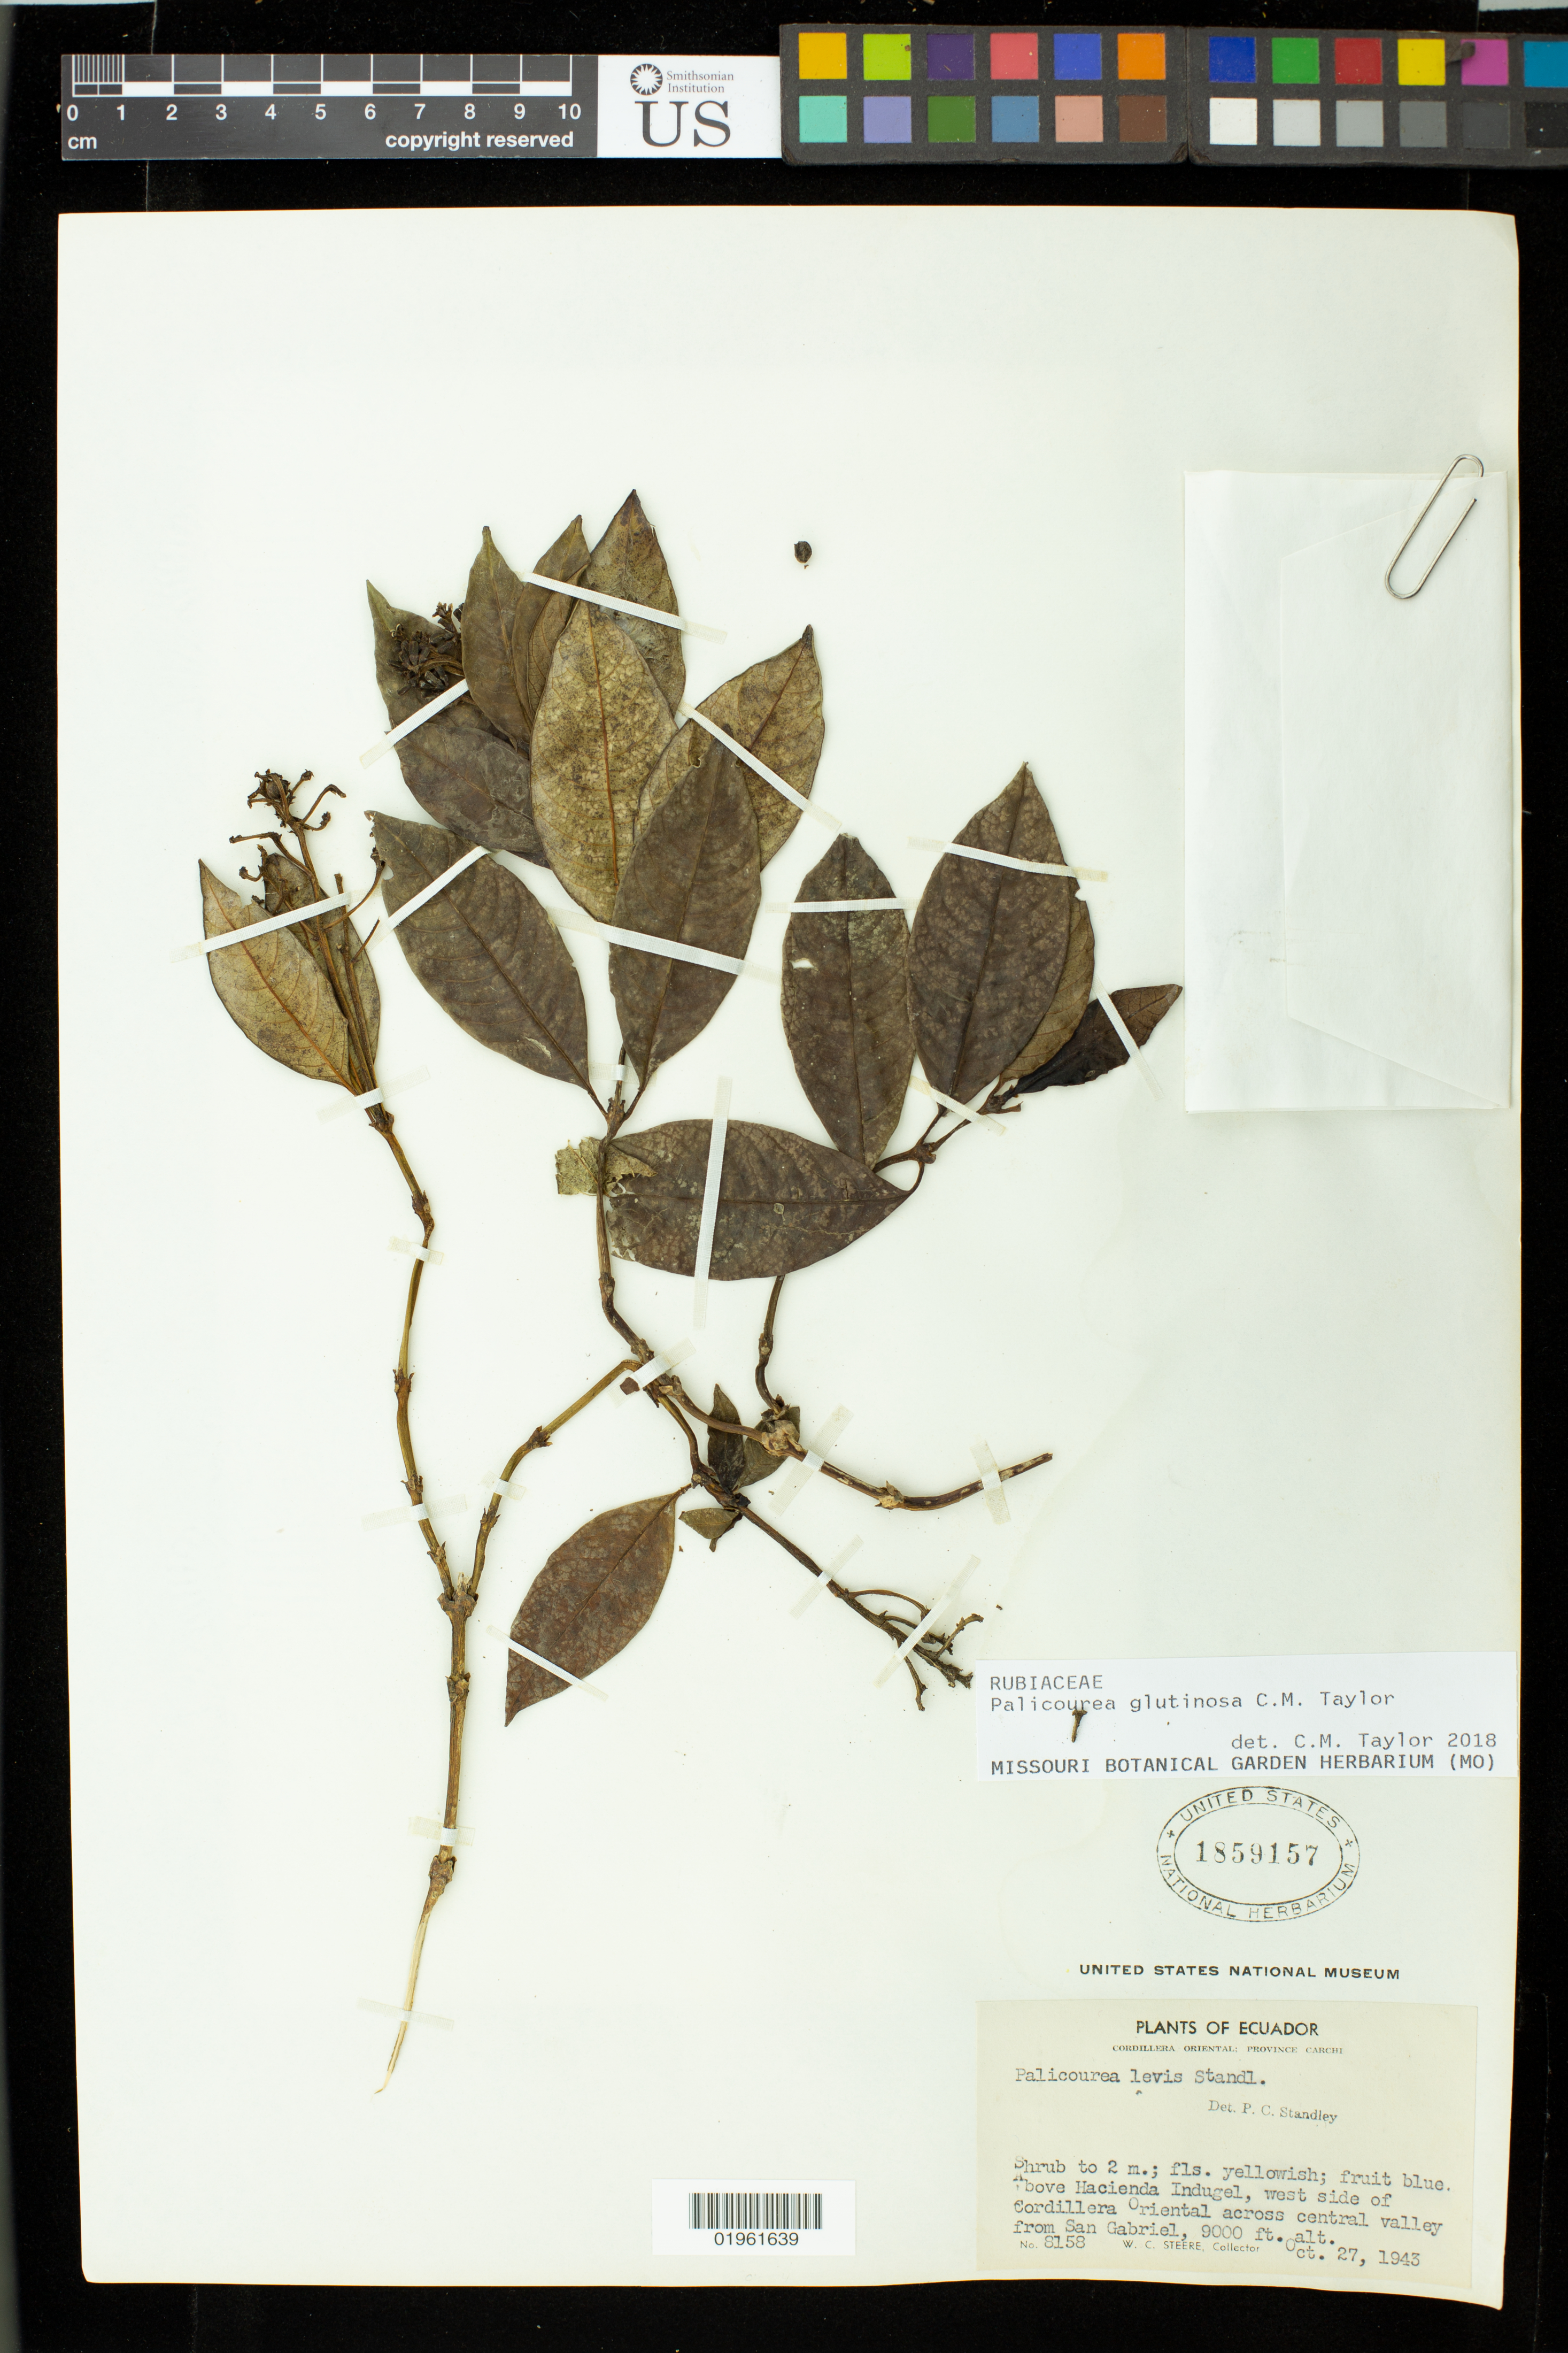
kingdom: Plantae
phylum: Tracheophyta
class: Magnoliopsida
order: Gentianales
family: Rubiaceae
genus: Palicourea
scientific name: Palicourea glutinosa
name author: C.M. Taylor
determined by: Taylor, Charlotte M.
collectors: W. C. Steere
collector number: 8158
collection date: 1943-10-27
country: Ecuador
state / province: Carchi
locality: Cordillera Oriental: Province Carchi, Roadside above Hacienda Indugel, west side of Cordillera Oriental across central valley from San Gabriel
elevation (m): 2743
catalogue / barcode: US 1859157